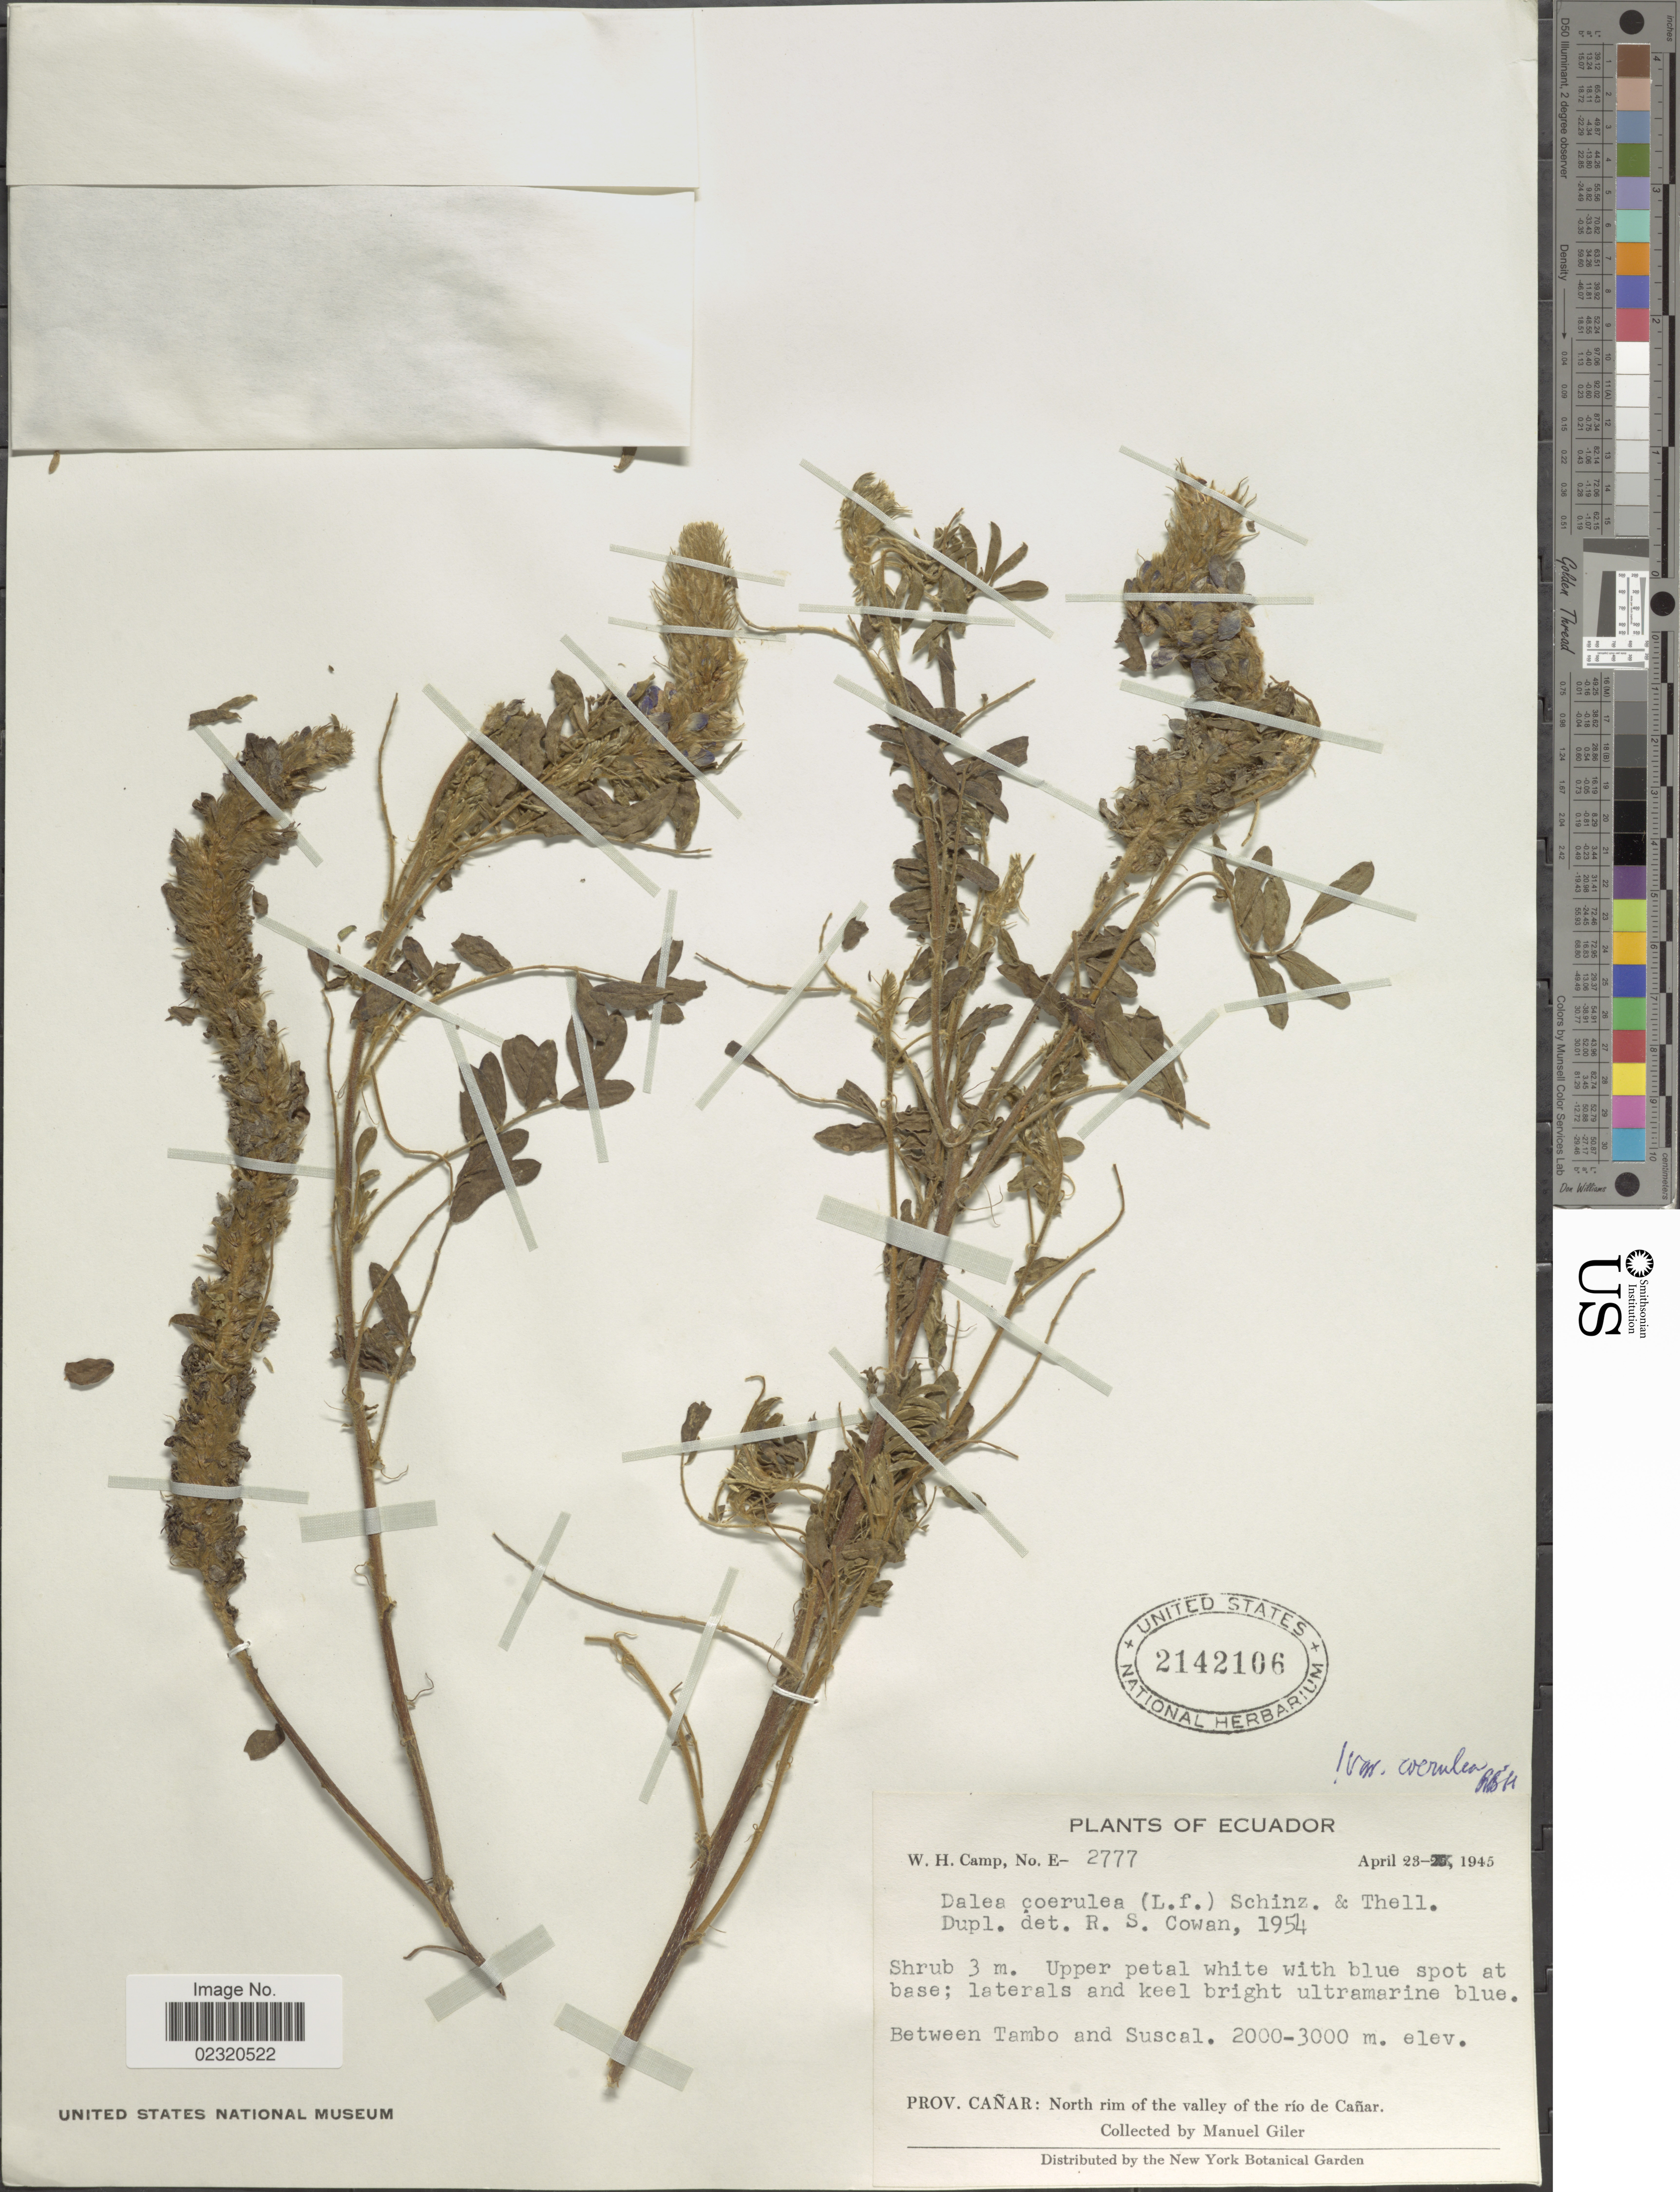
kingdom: Plantae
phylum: Tracheophyta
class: Magnoliopsida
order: Fabales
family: Fabaceae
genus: Dalea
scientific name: Dalea coerulea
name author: (L. f.) Schinz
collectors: M. Gíler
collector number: E2777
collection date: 1945-04-23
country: Ecuador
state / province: Cañar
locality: Between Tambo and Suscal, North rim of the valley of the rio de Canar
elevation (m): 2000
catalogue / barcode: US 2142106